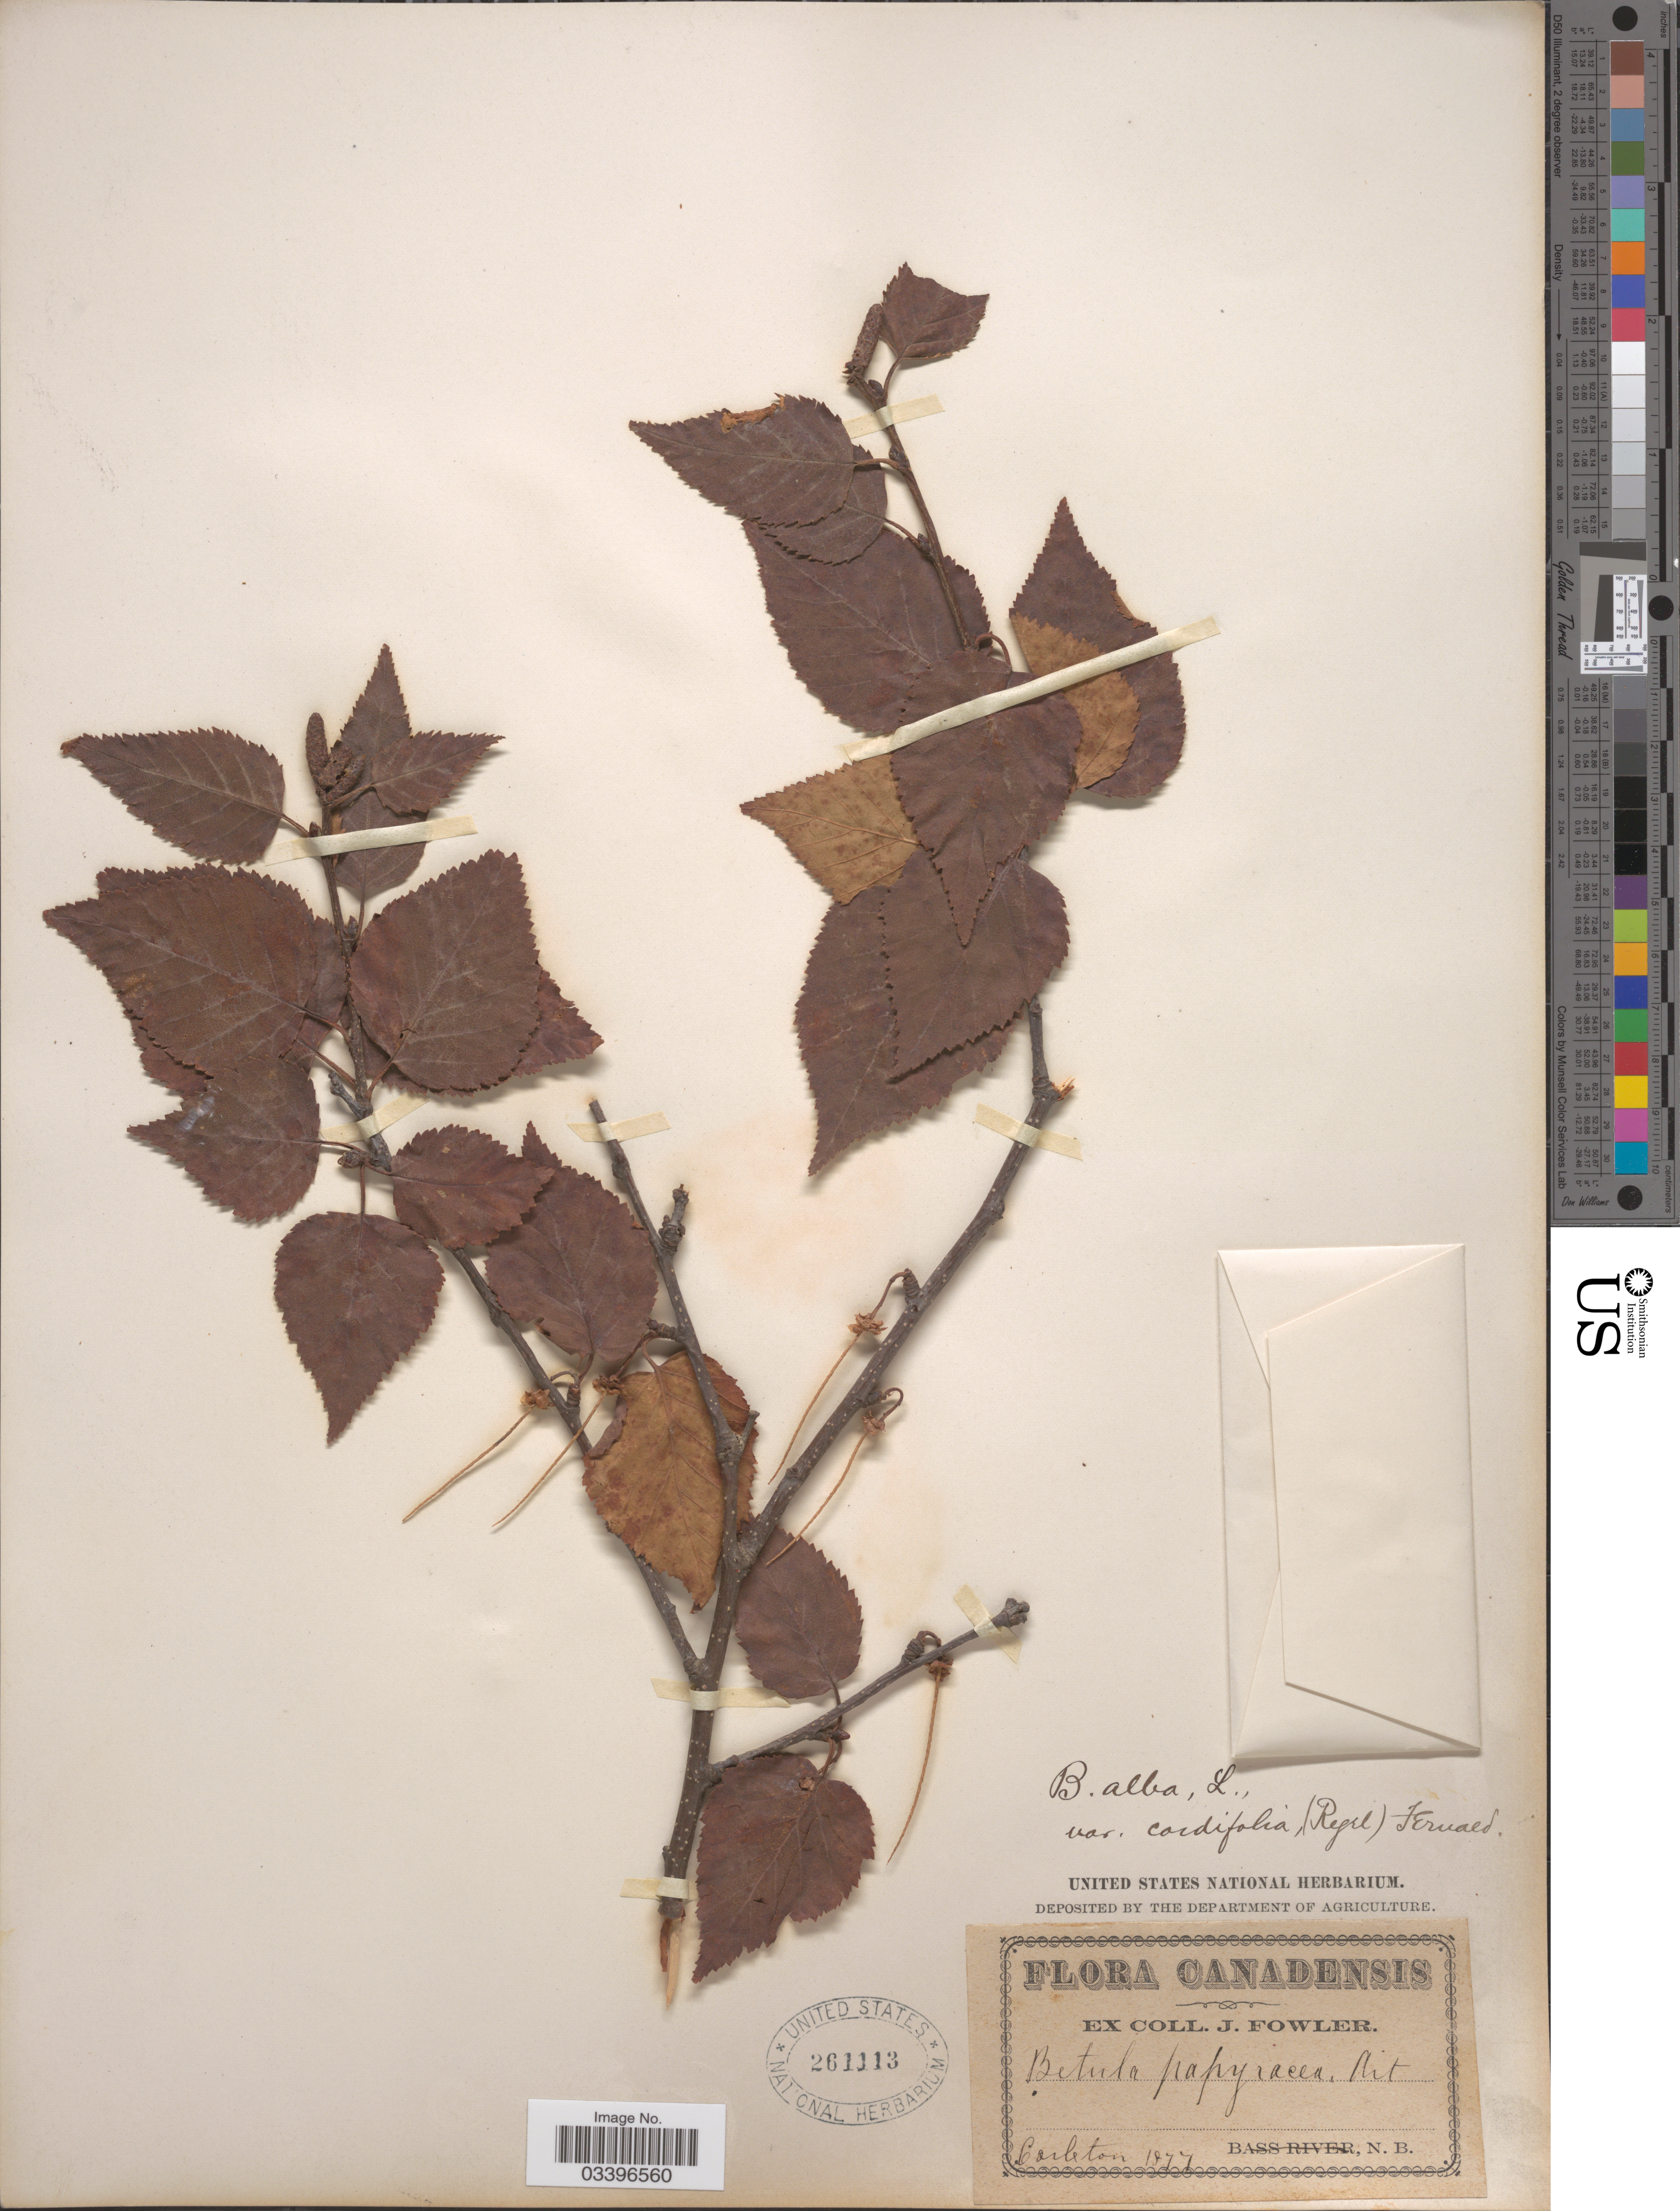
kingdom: Plantae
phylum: Tracheophyta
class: Magnoliopsida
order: Fagales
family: Betulaceae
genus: Betula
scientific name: Betula papyrifera var. cordifolia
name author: (Regel) Regel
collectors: J. Fowler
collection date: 1877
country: Canada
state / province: New Brunswick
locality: Carleton.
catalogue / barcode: US 261113